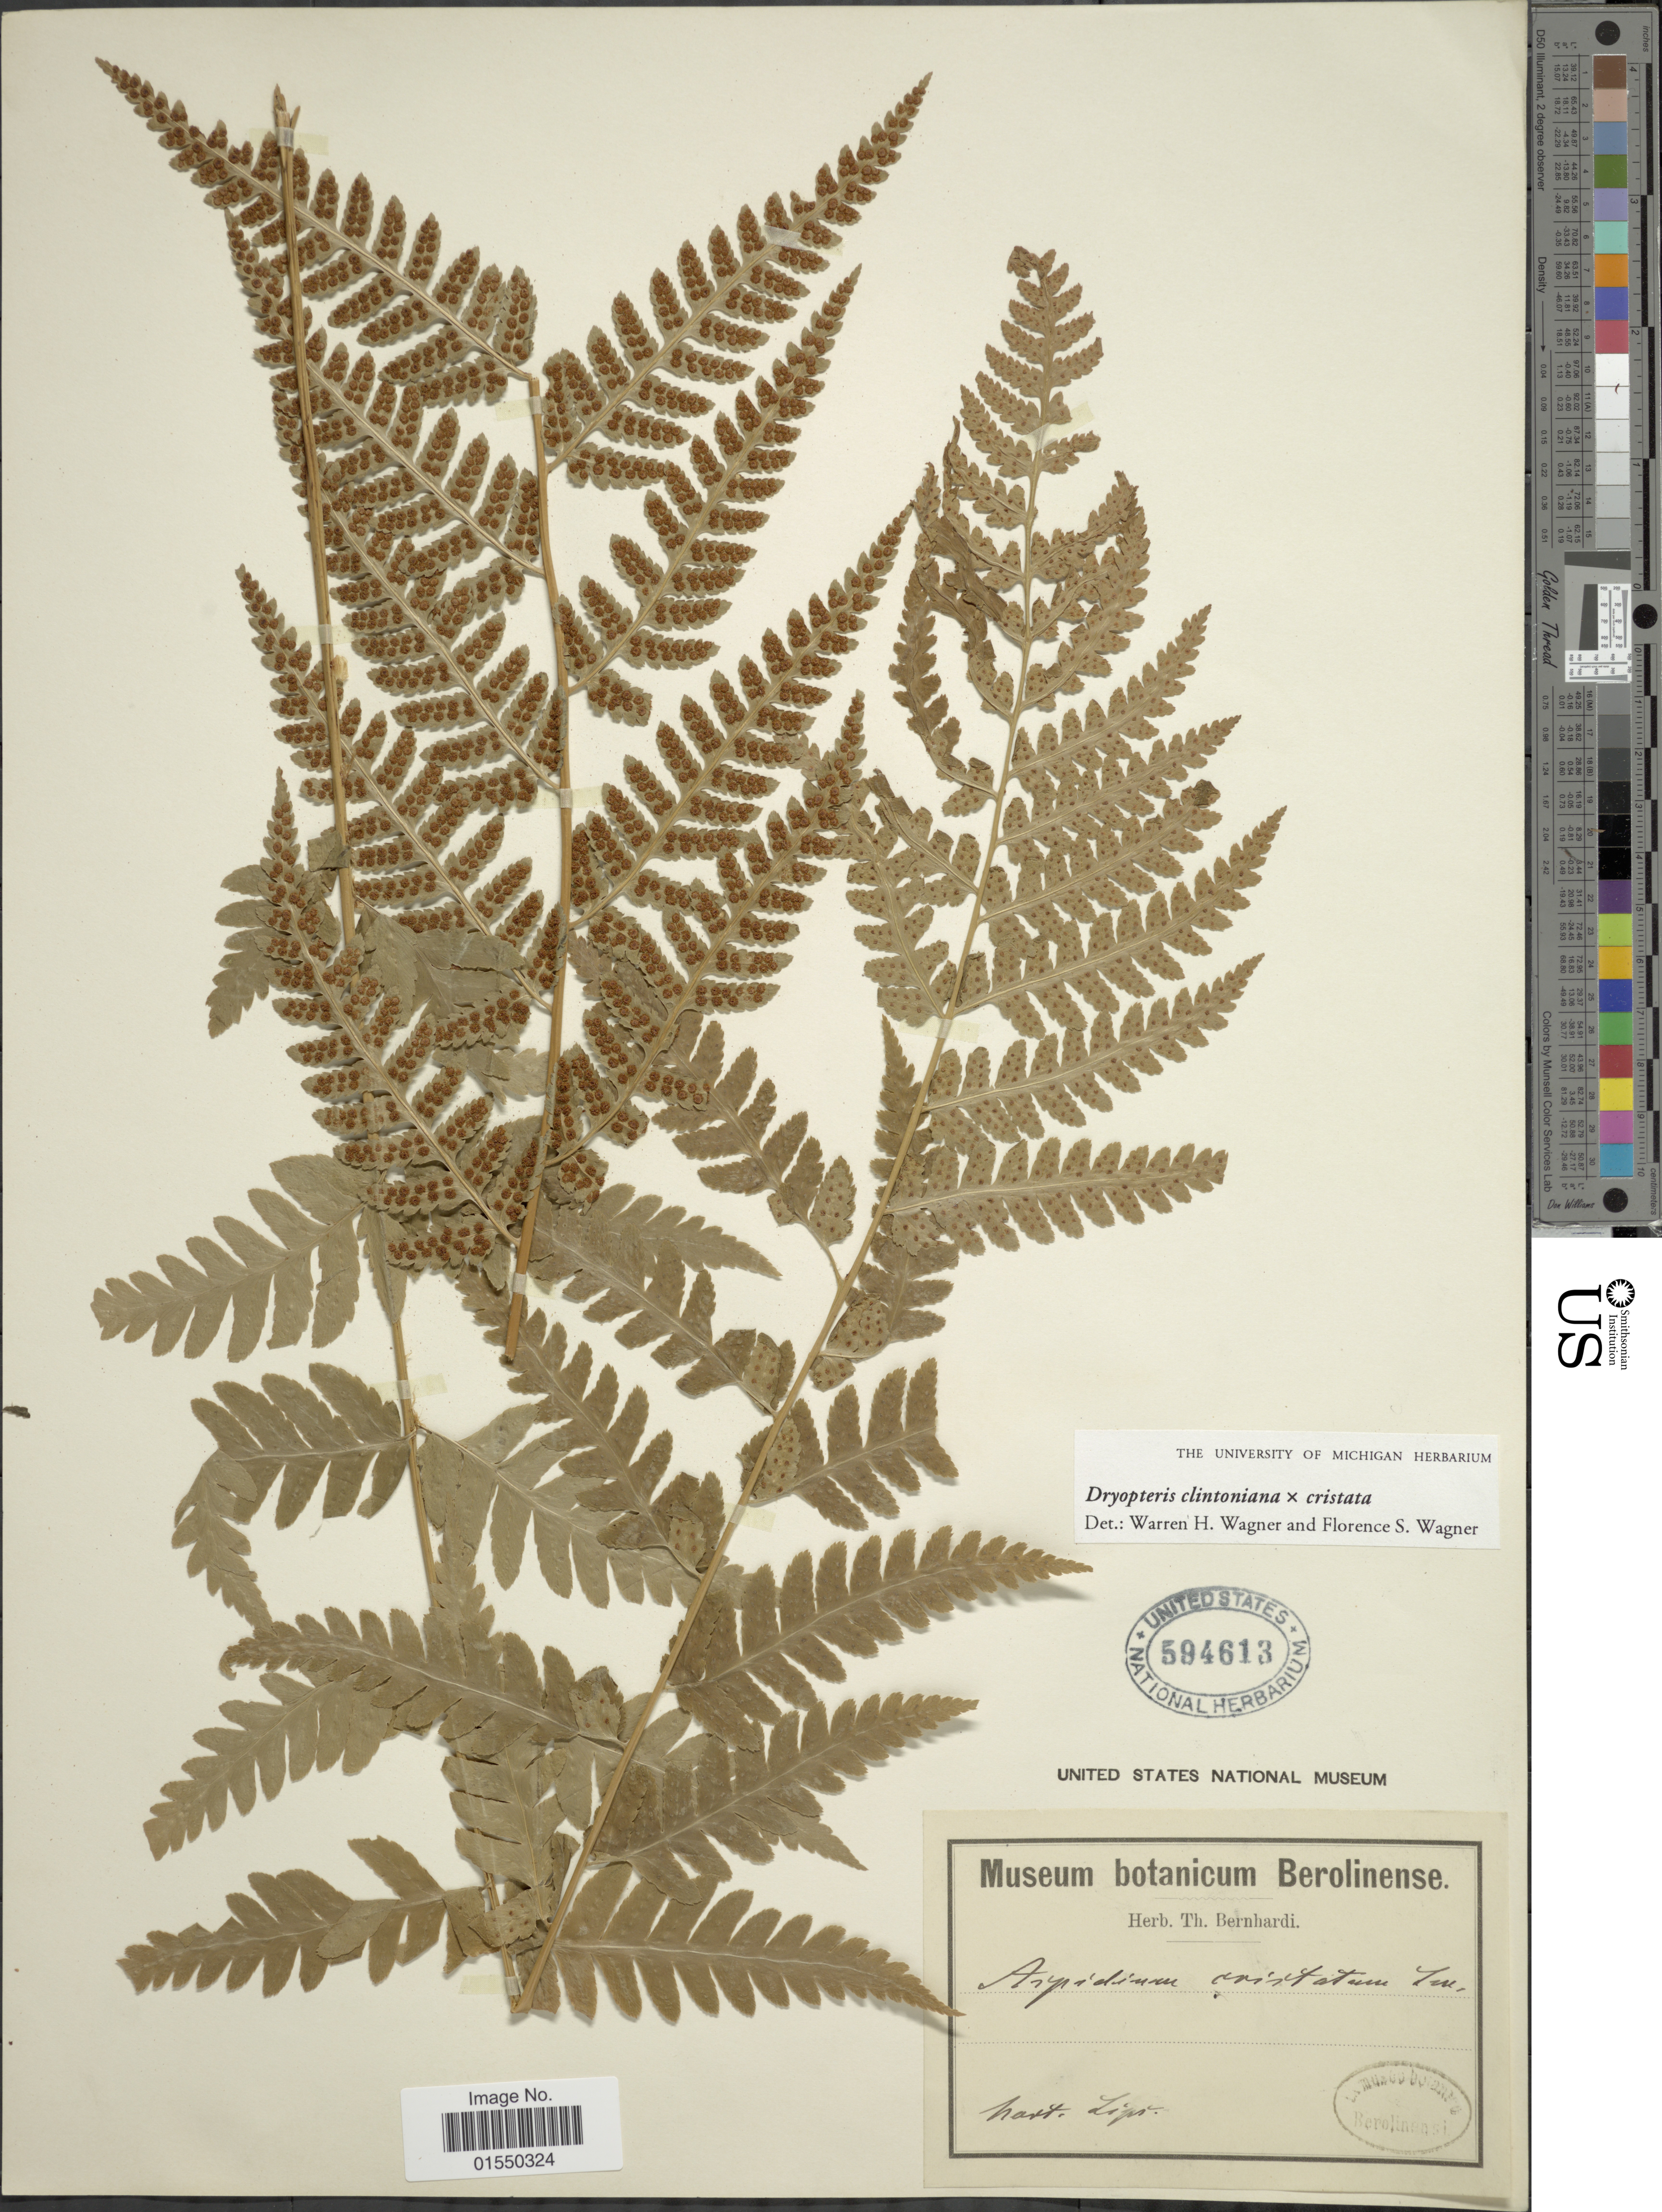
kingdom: Plantae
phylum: Tracheophyta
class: Polypodiopsida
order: Polypodiales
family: Dryopteridaceae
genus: Dryopteris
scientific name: Dryopteris clintoniana x D. cristata (L.) A. Gray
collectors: ex herb. Bernhardi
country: Germany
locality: Hort Lipi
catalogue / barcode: US 594613